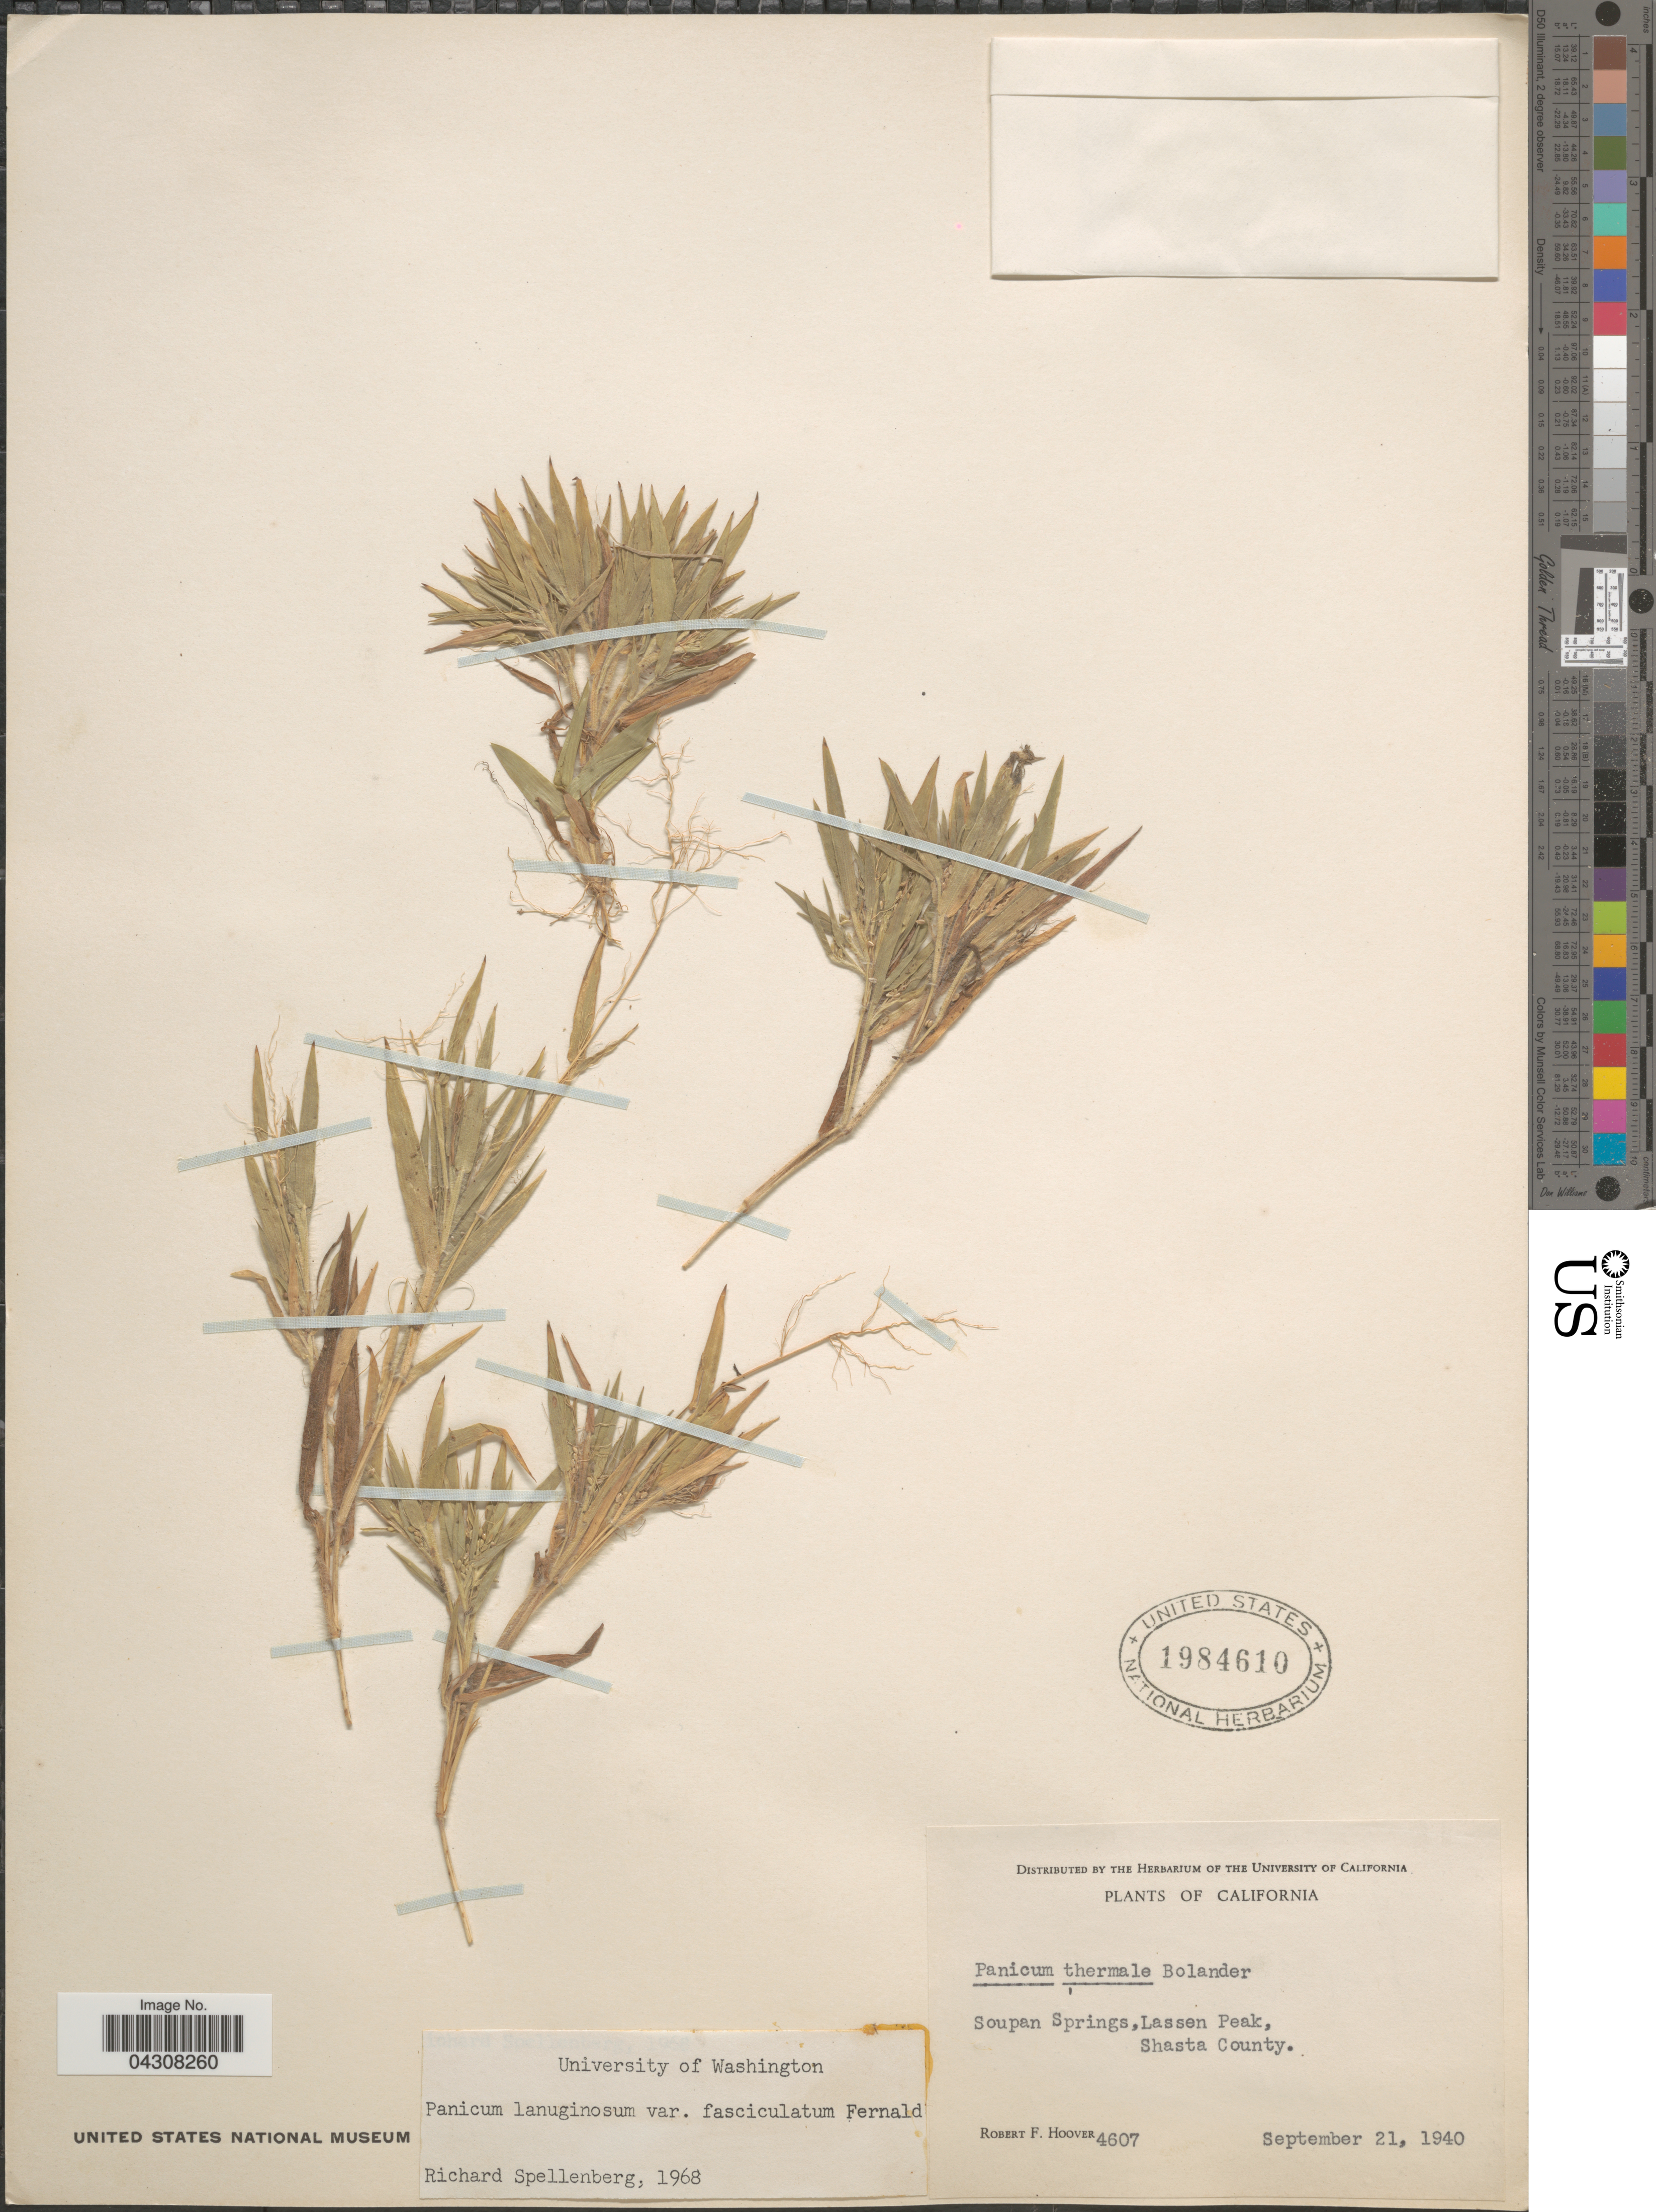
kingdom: Plantae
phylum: Tracheophyta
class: Liliopsida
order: Poales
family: Poaceae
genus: Dichanthelium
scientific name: Dichanthelium acuminatum var. acuminatum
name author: (Sw.) Gould & C.A. Clark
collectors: R. F. Hoover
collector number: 4607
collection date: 1940-09-21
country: United States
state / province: California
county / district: Shasta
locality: Soupan Springs, Lassen Peak, Shasta County.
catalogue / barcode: US 1984610